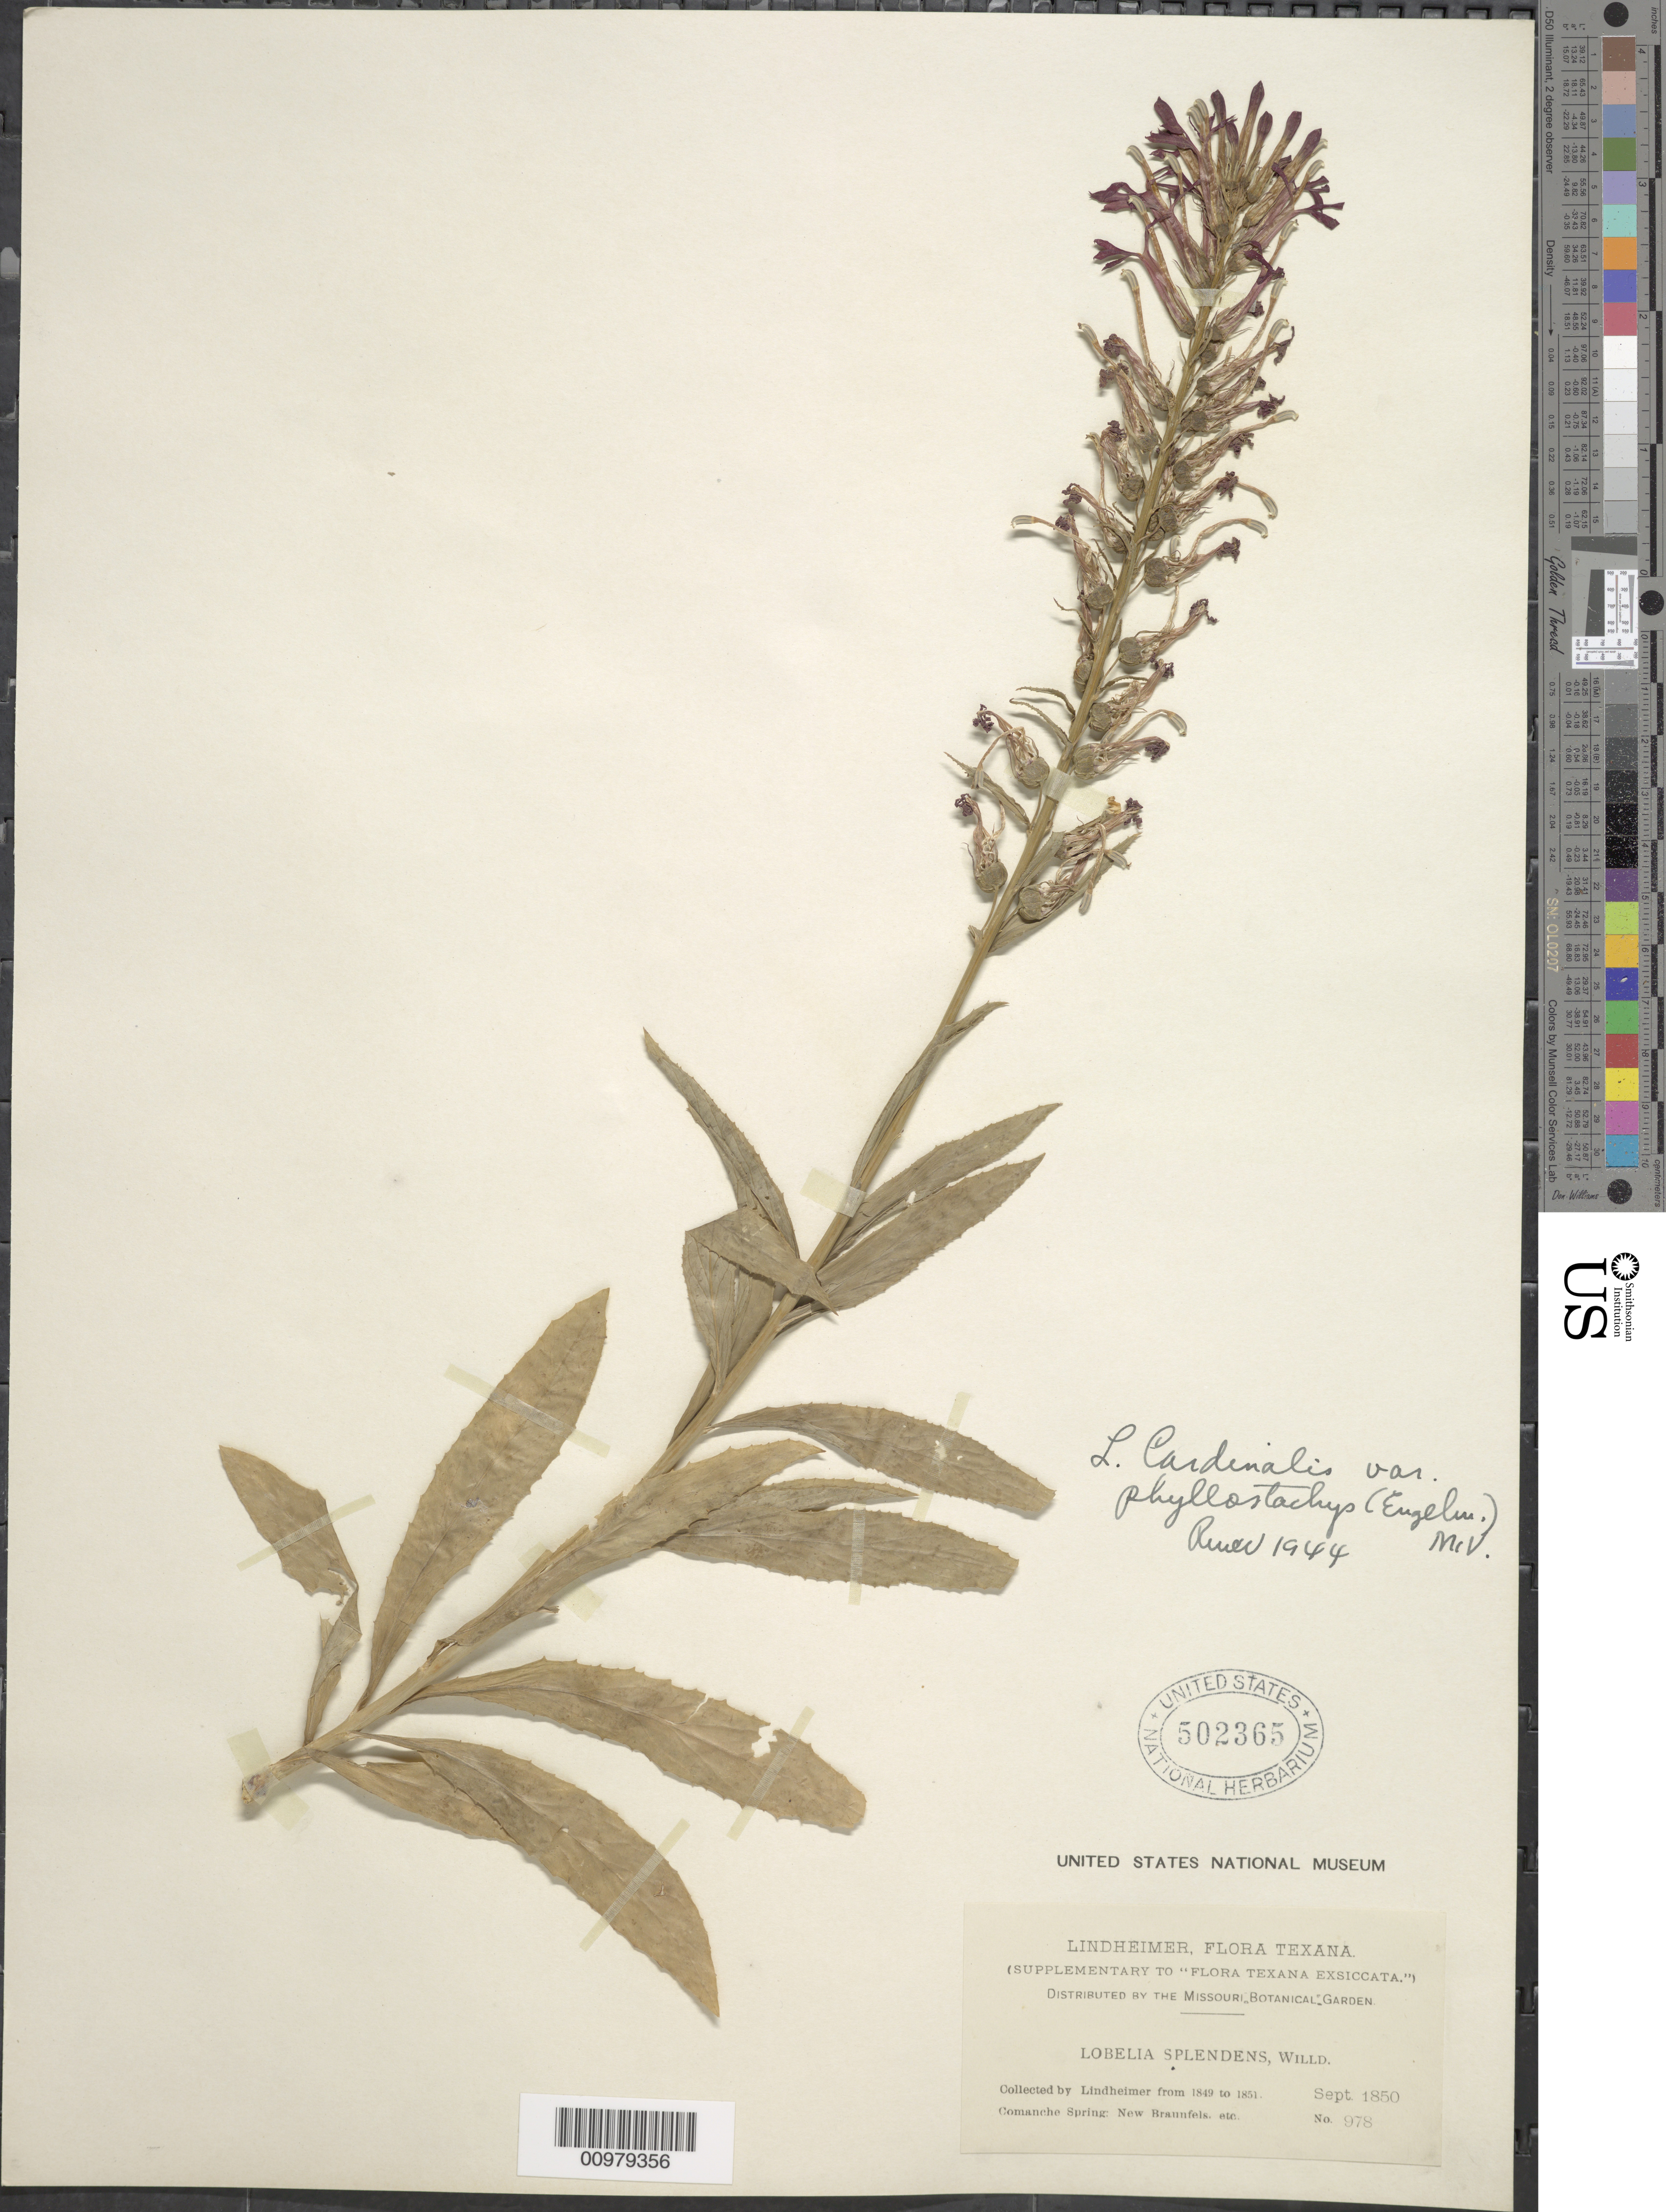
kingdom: Plantae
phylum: Tracheophyta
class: Magnoliopsida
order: Asterales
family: Campanulaceae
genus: Lobelia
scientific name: Lobelia cardinalis var. phyllostachya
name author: (Engelm.) McVaugh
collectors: F. J. Lindheimer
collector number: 978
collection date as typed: Sept. 1850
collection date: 1850-09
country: United States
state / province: Texas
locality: Coamnche Spring: New Braunfels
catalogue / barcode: US 502365